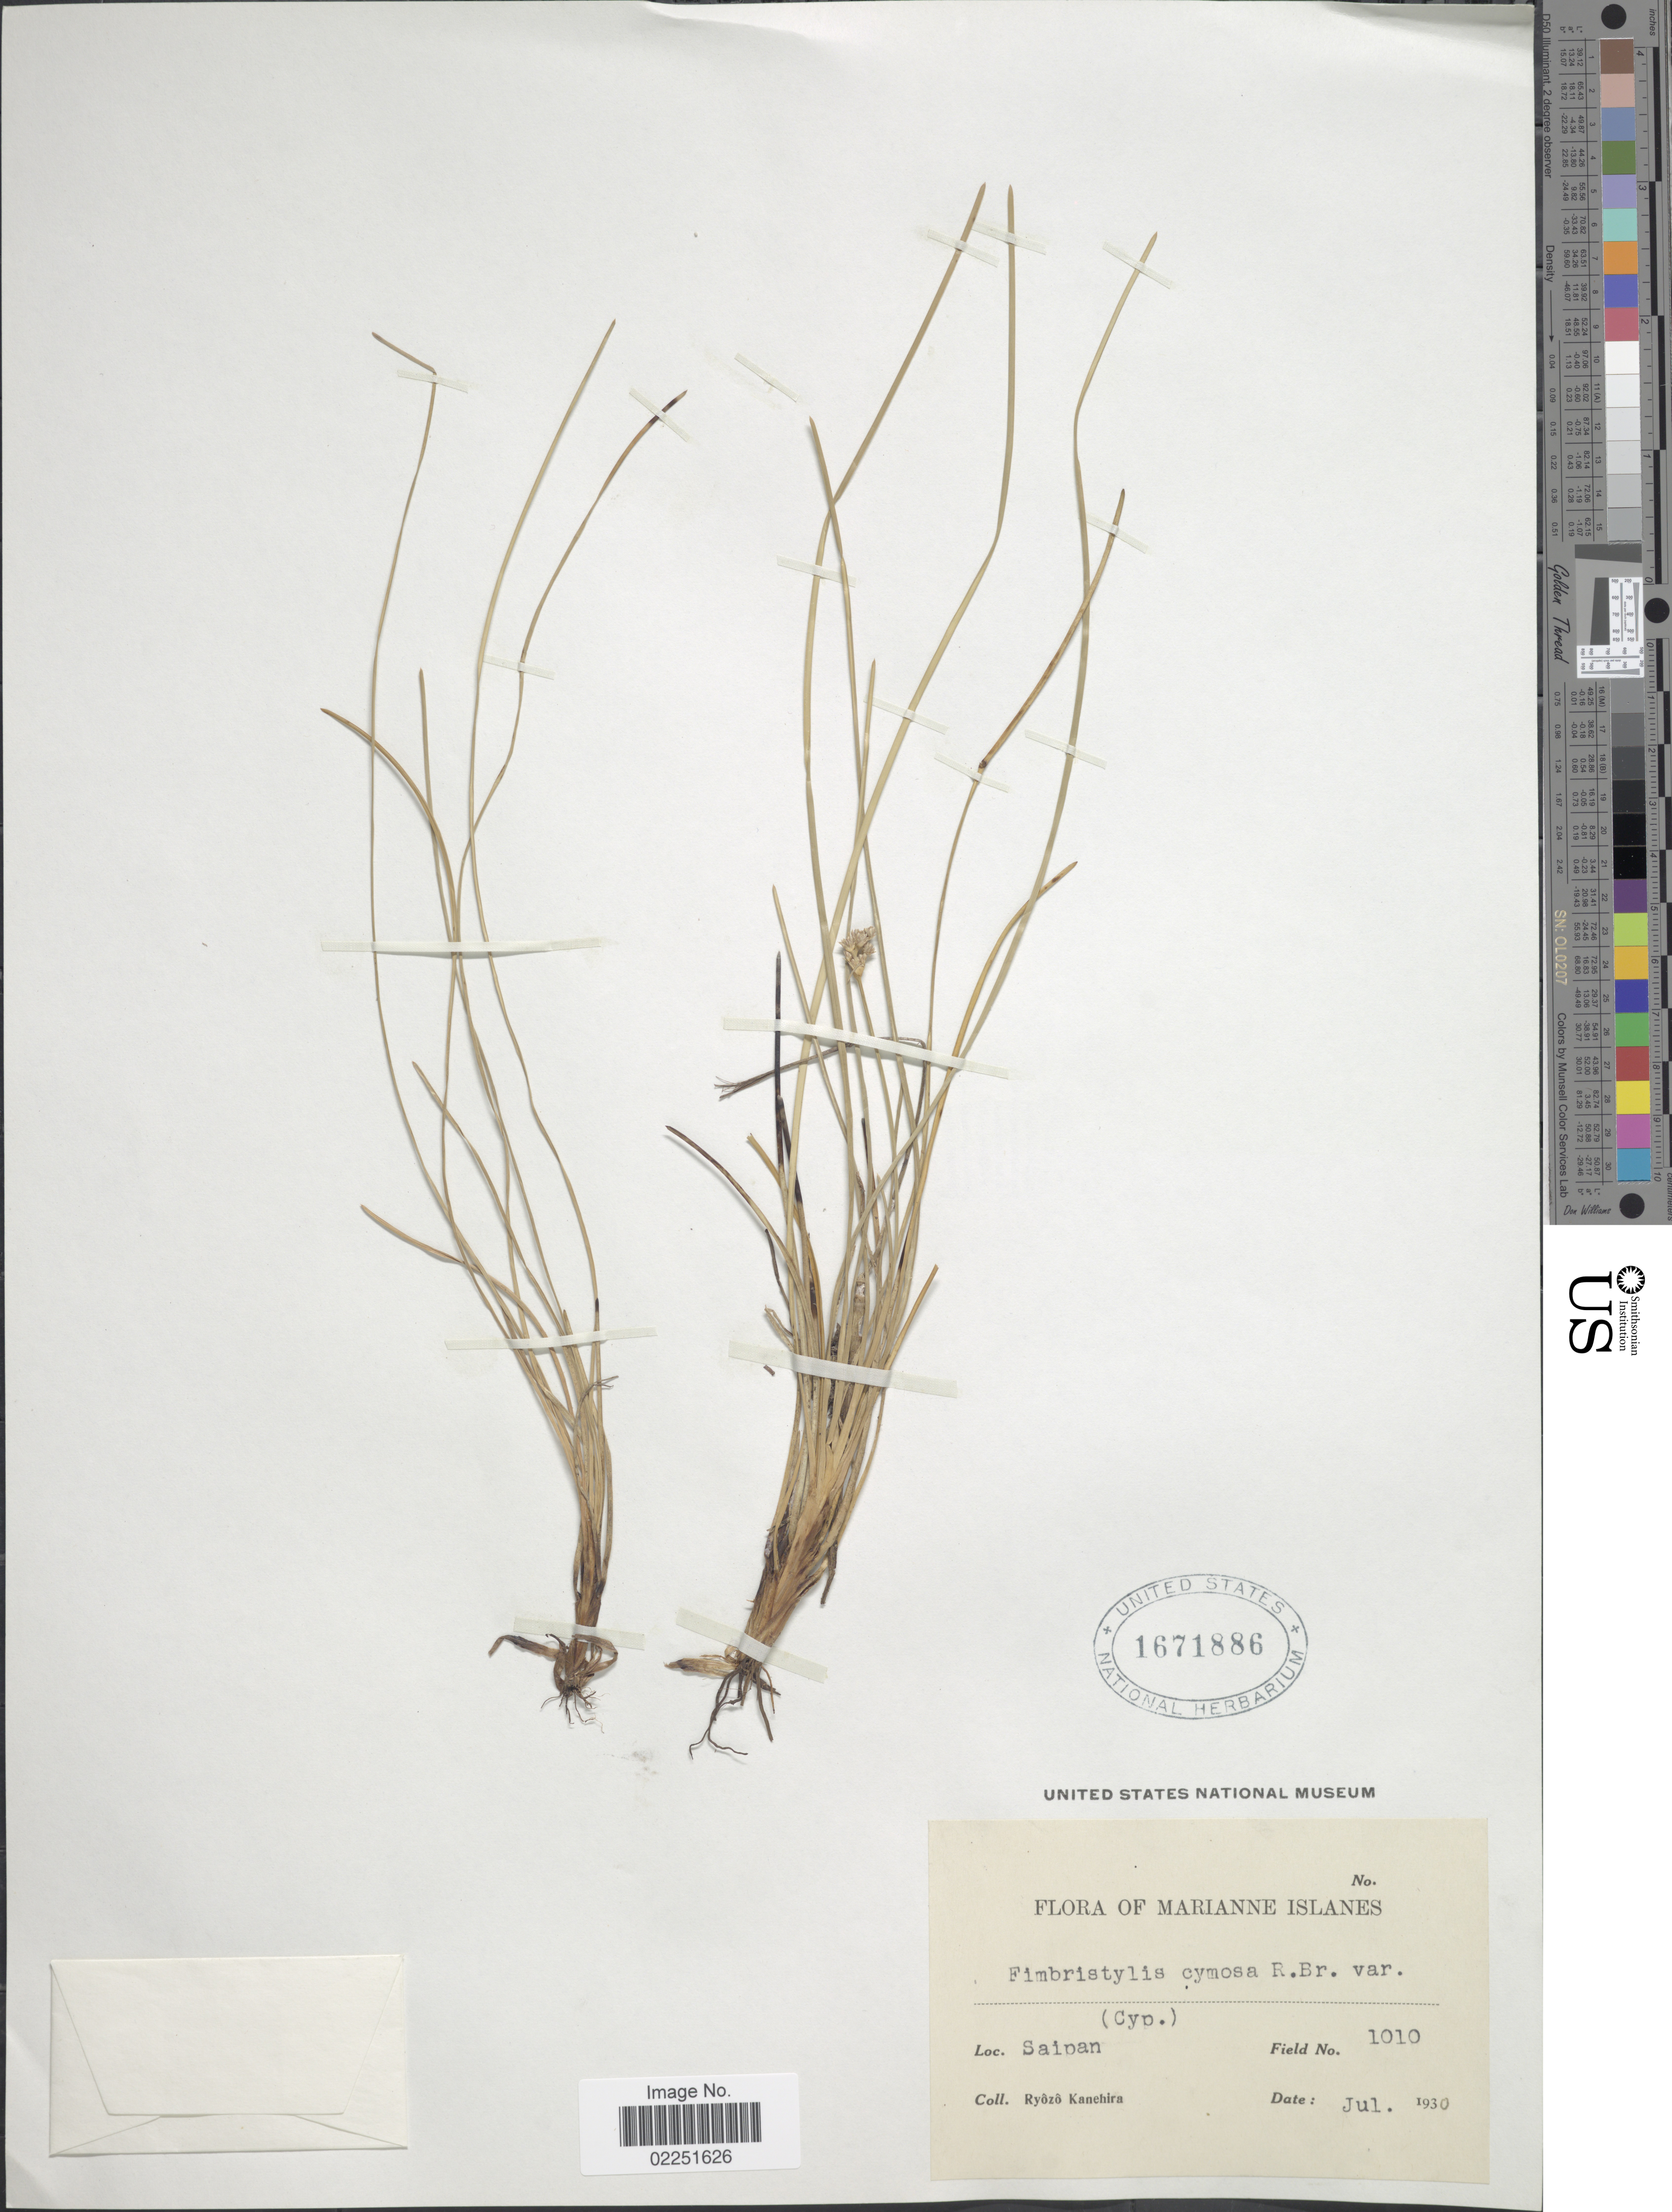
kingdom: Plantae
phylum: Tracheophyta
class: Liliopsida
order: Poales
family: Cyperaceae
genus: Fimbristylis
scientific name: Fimbristylis cymosa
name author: R. Br.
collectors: R. Kanehira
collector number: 1010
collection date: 1930-07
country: Northern Mariana Islands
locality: Marianne Islanes, Saipan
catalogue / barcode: US 1671886